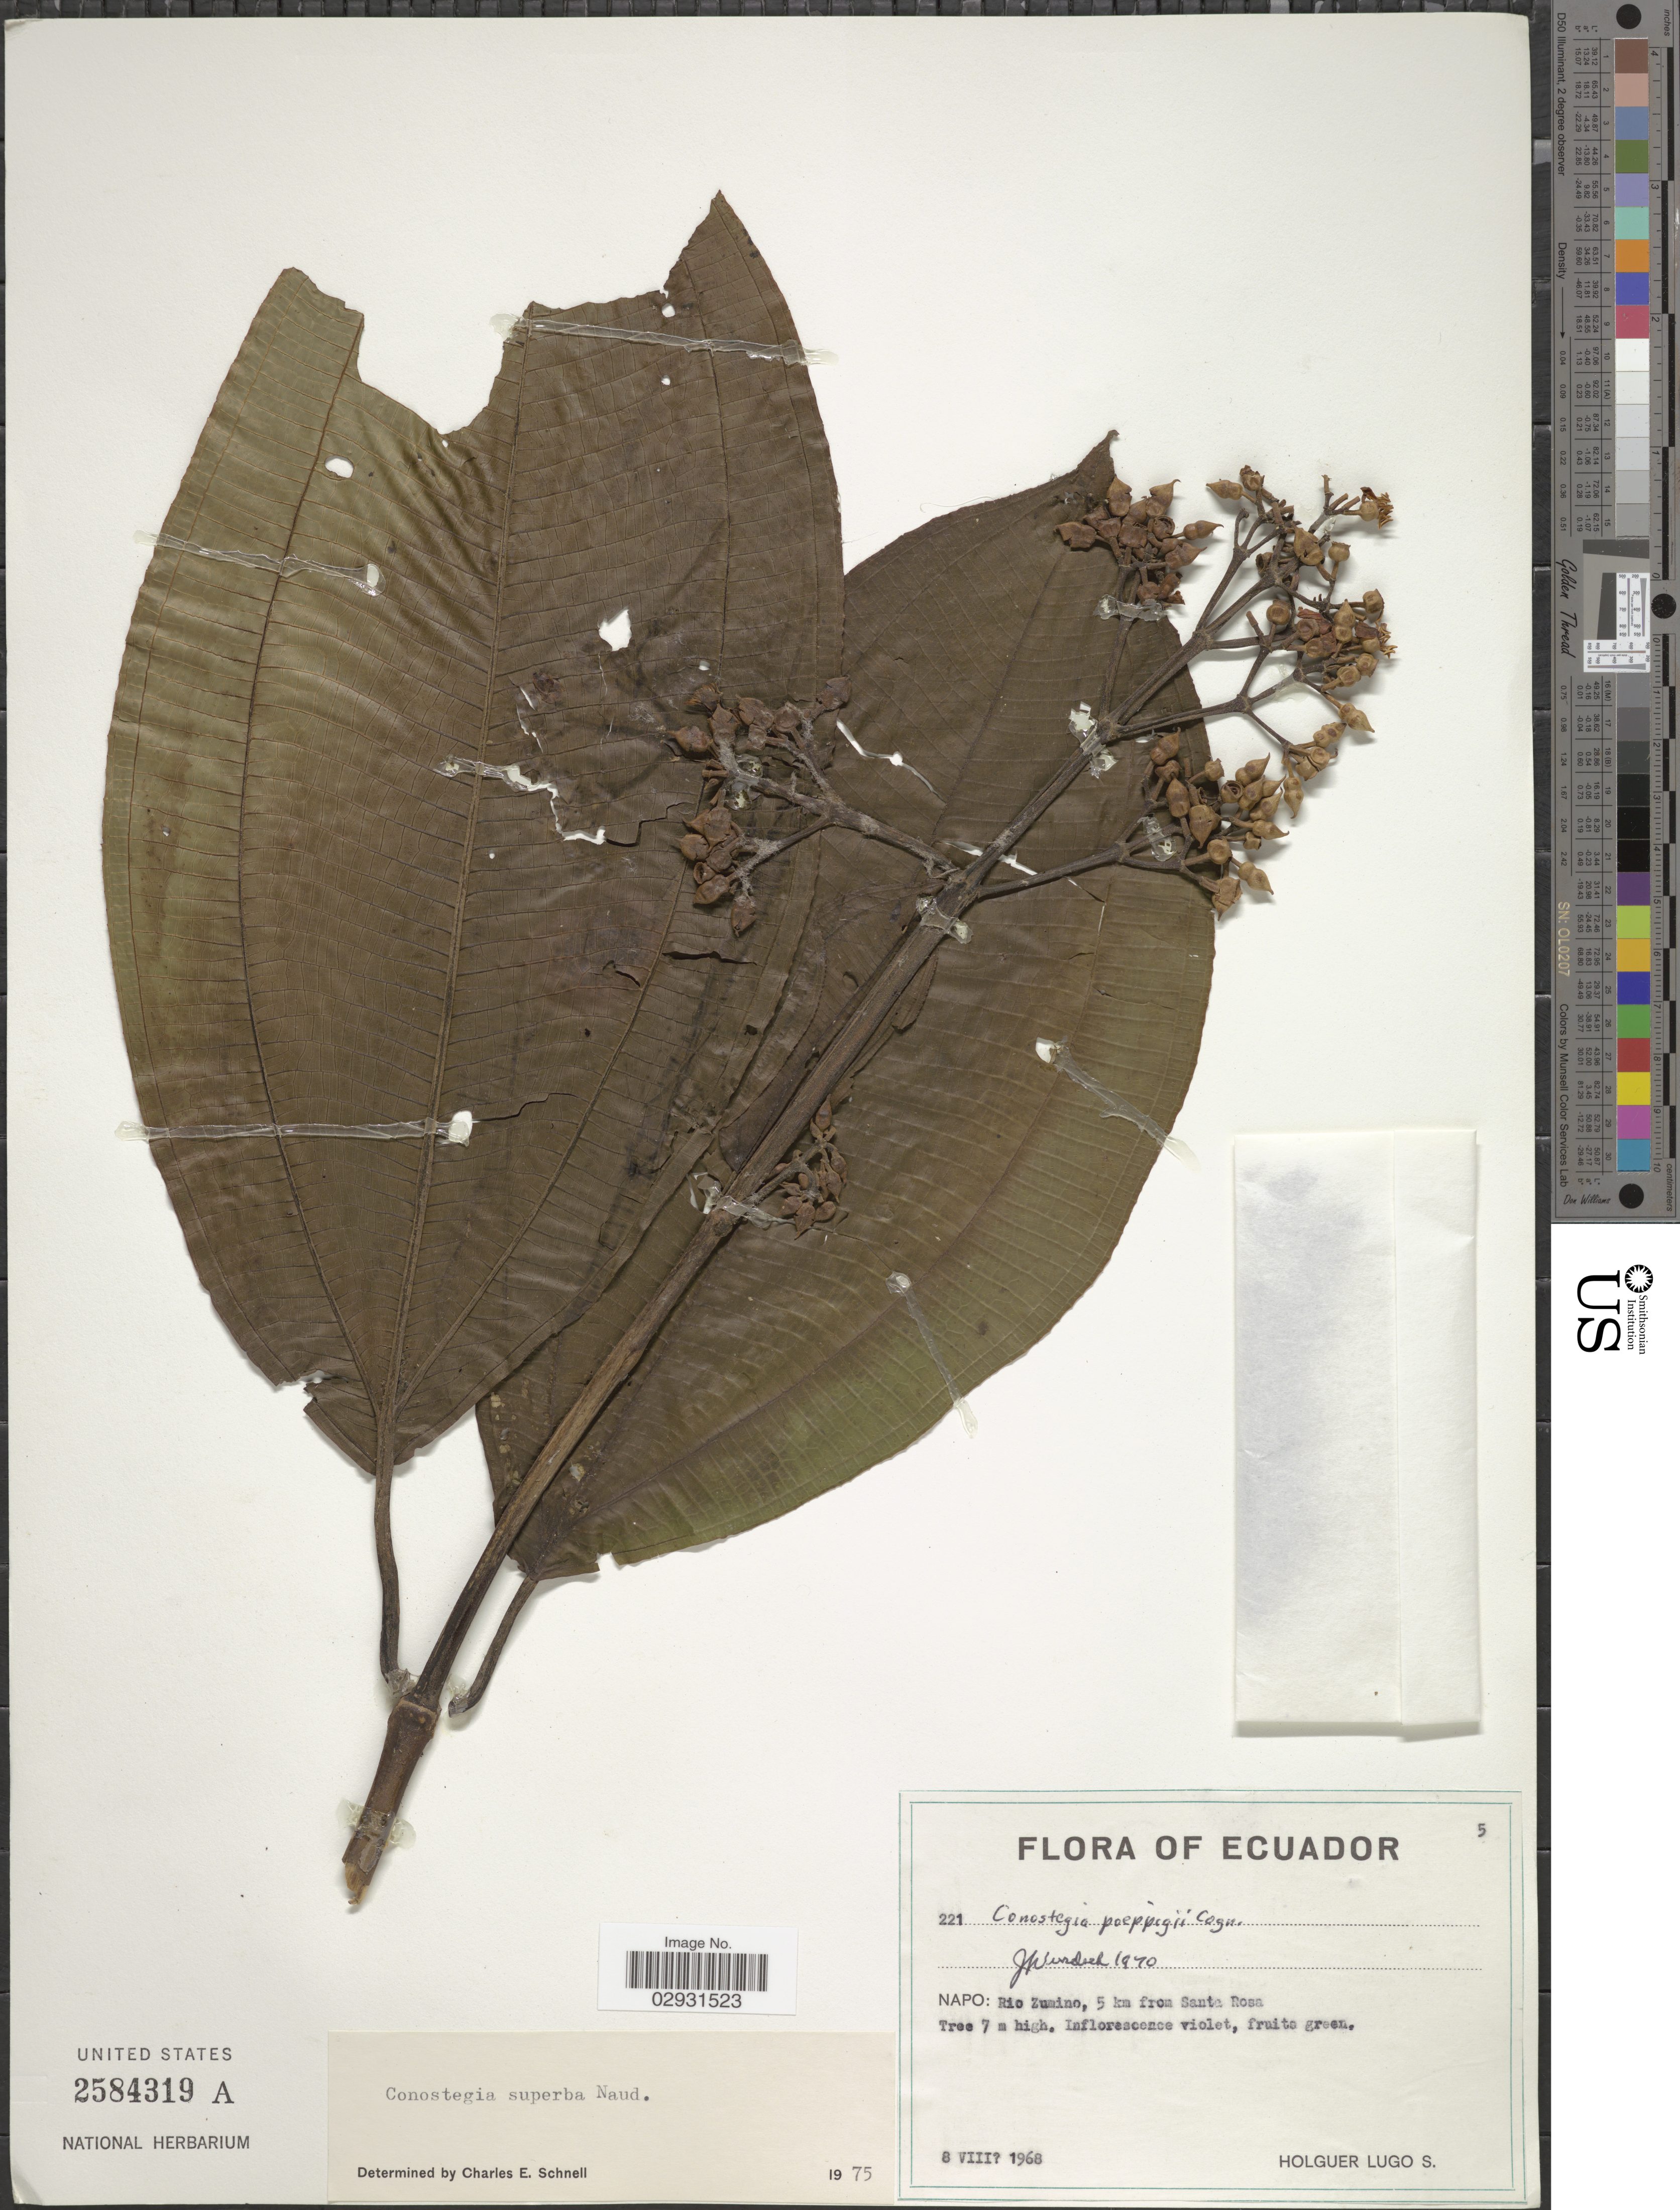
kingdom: Plantae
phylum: Tracheophyta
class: Magnoliopsida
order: Myrtales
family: Melastomataceae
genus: Conostegia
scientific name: Conostegia superba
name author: Naudin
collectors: H. Lugo S.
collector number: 221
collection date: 1968-08-08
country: Ecuador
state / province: Napo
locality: Rio Zumino, 5 km from Santa Rosa.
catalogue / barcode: US 2584319A